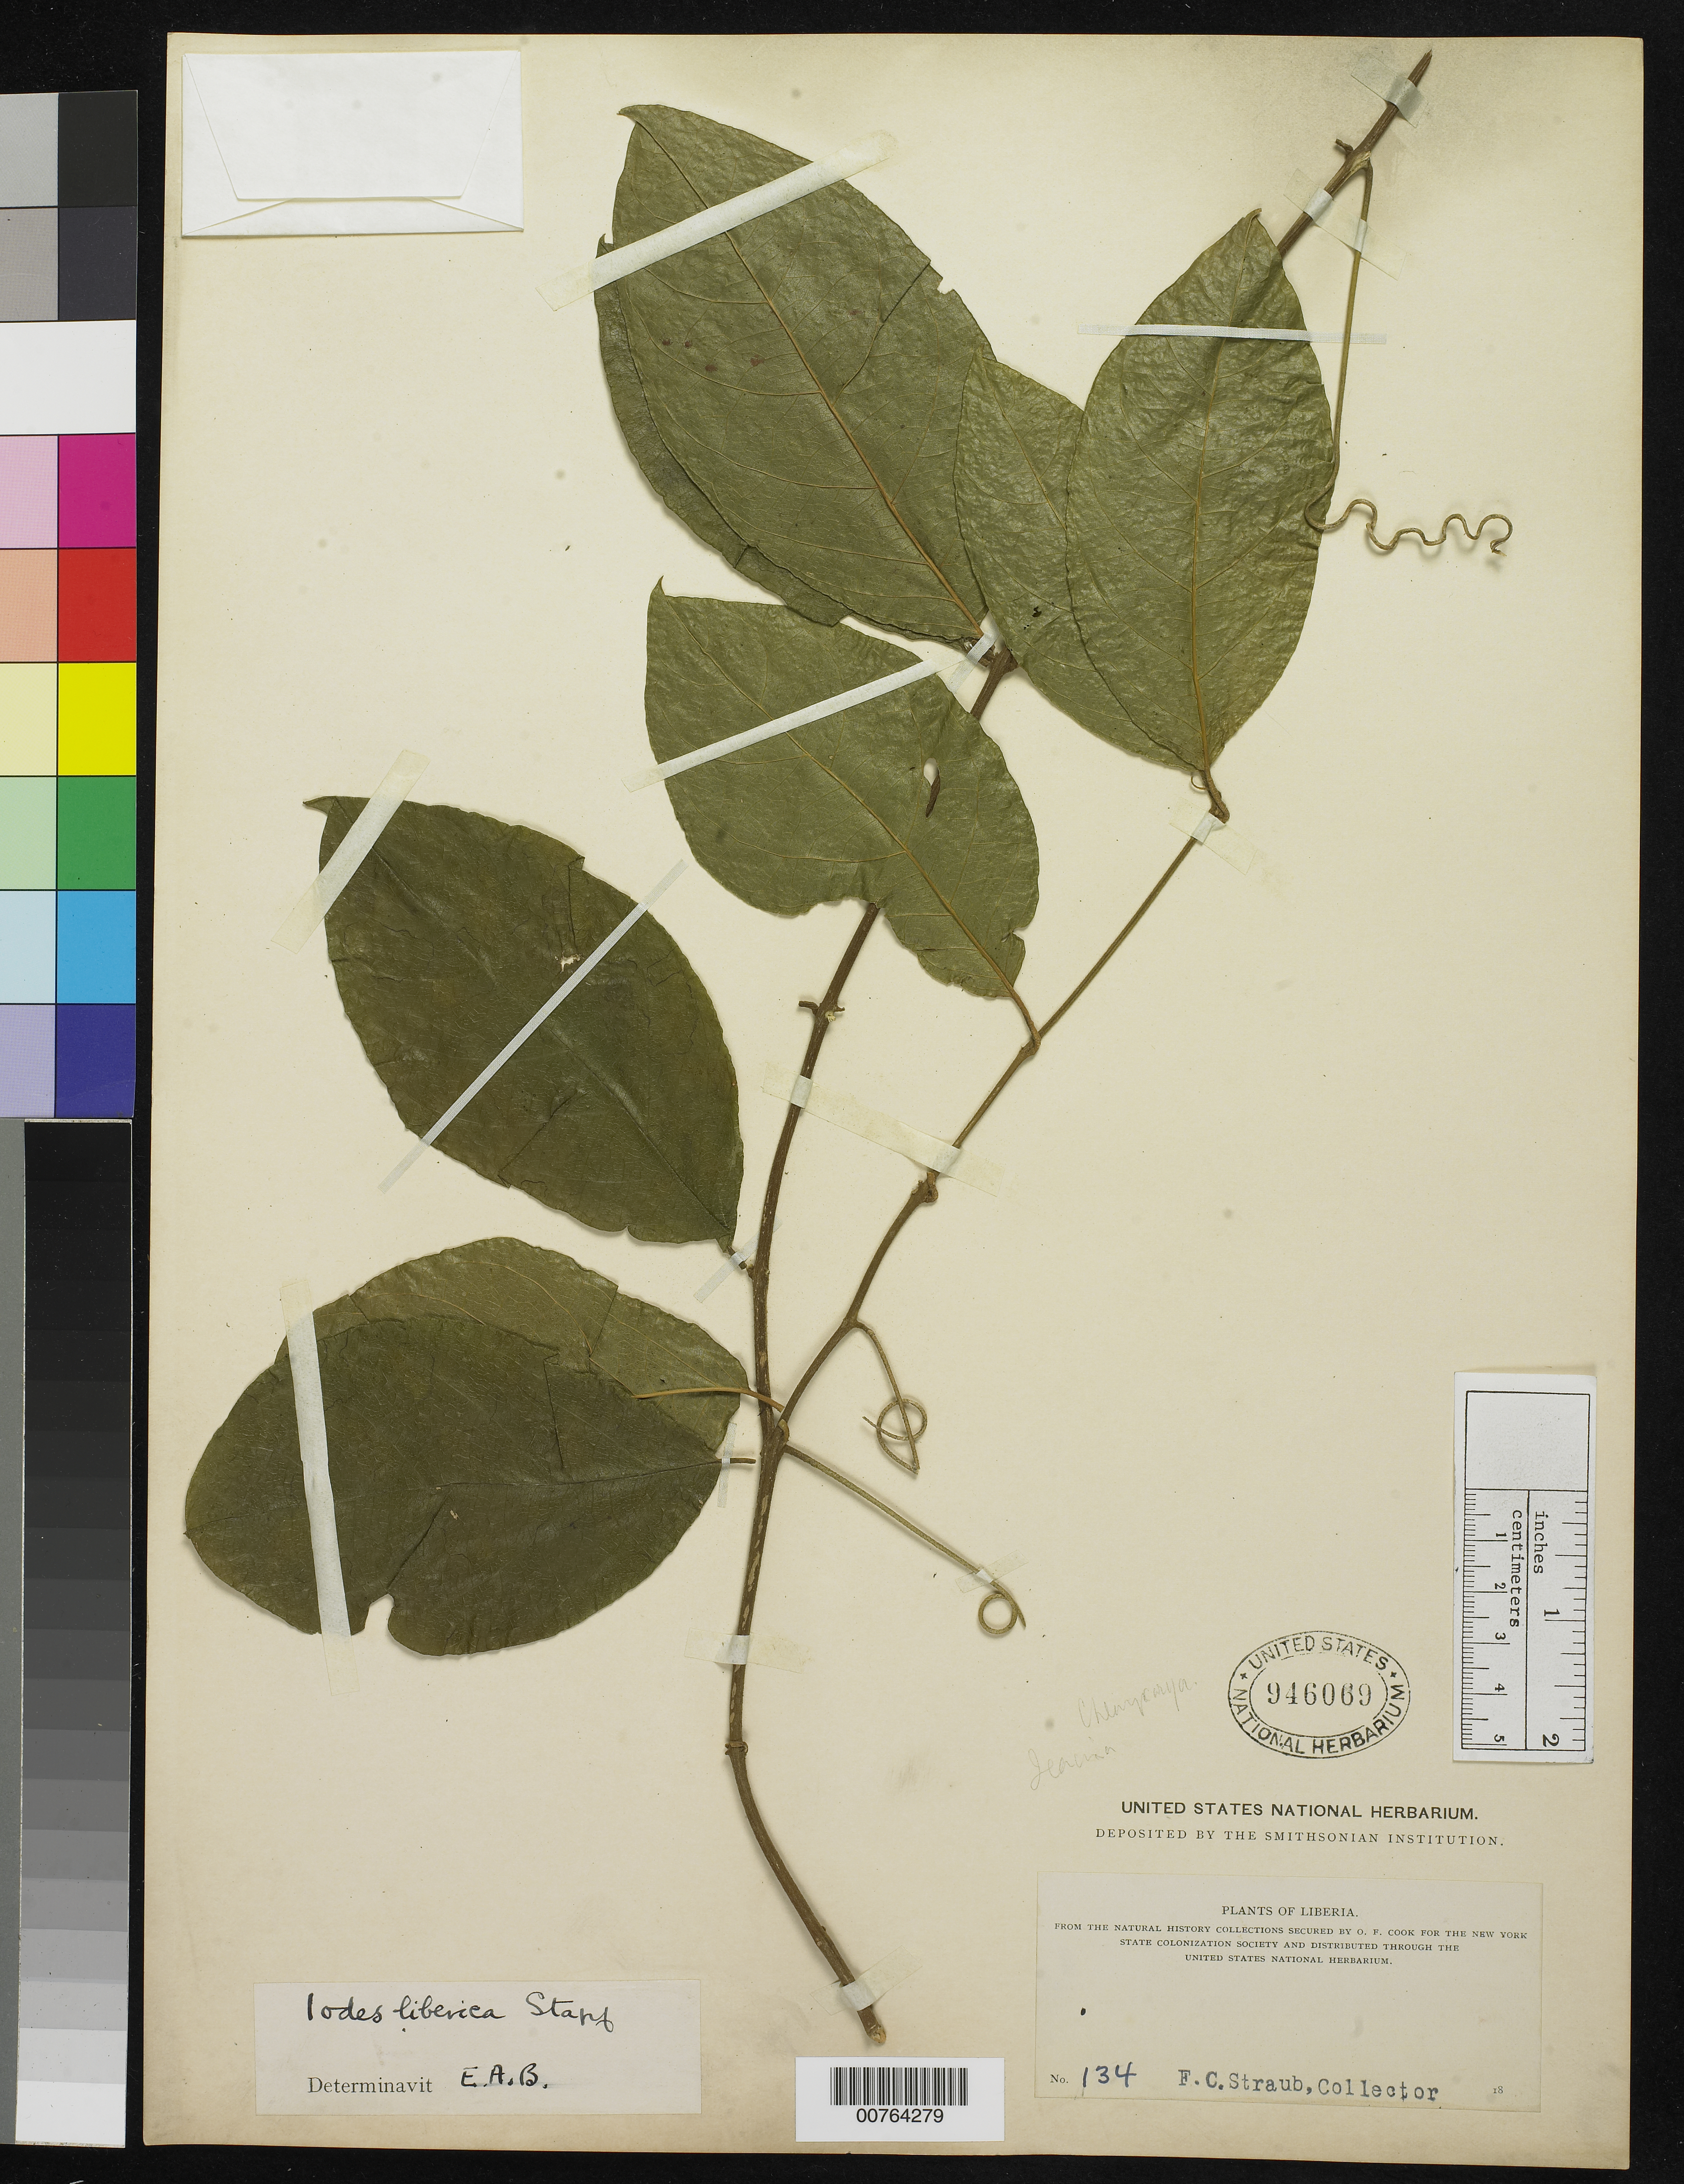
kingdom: Plantae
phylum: Tracheophyta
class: Magnoliopsida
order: Icacinales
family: Icacinaceae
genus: Iodes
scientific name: Iodes liberica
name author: Stapf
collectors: F. Straub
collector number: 134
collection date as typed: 18--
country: Liberia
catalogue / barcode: US 946069